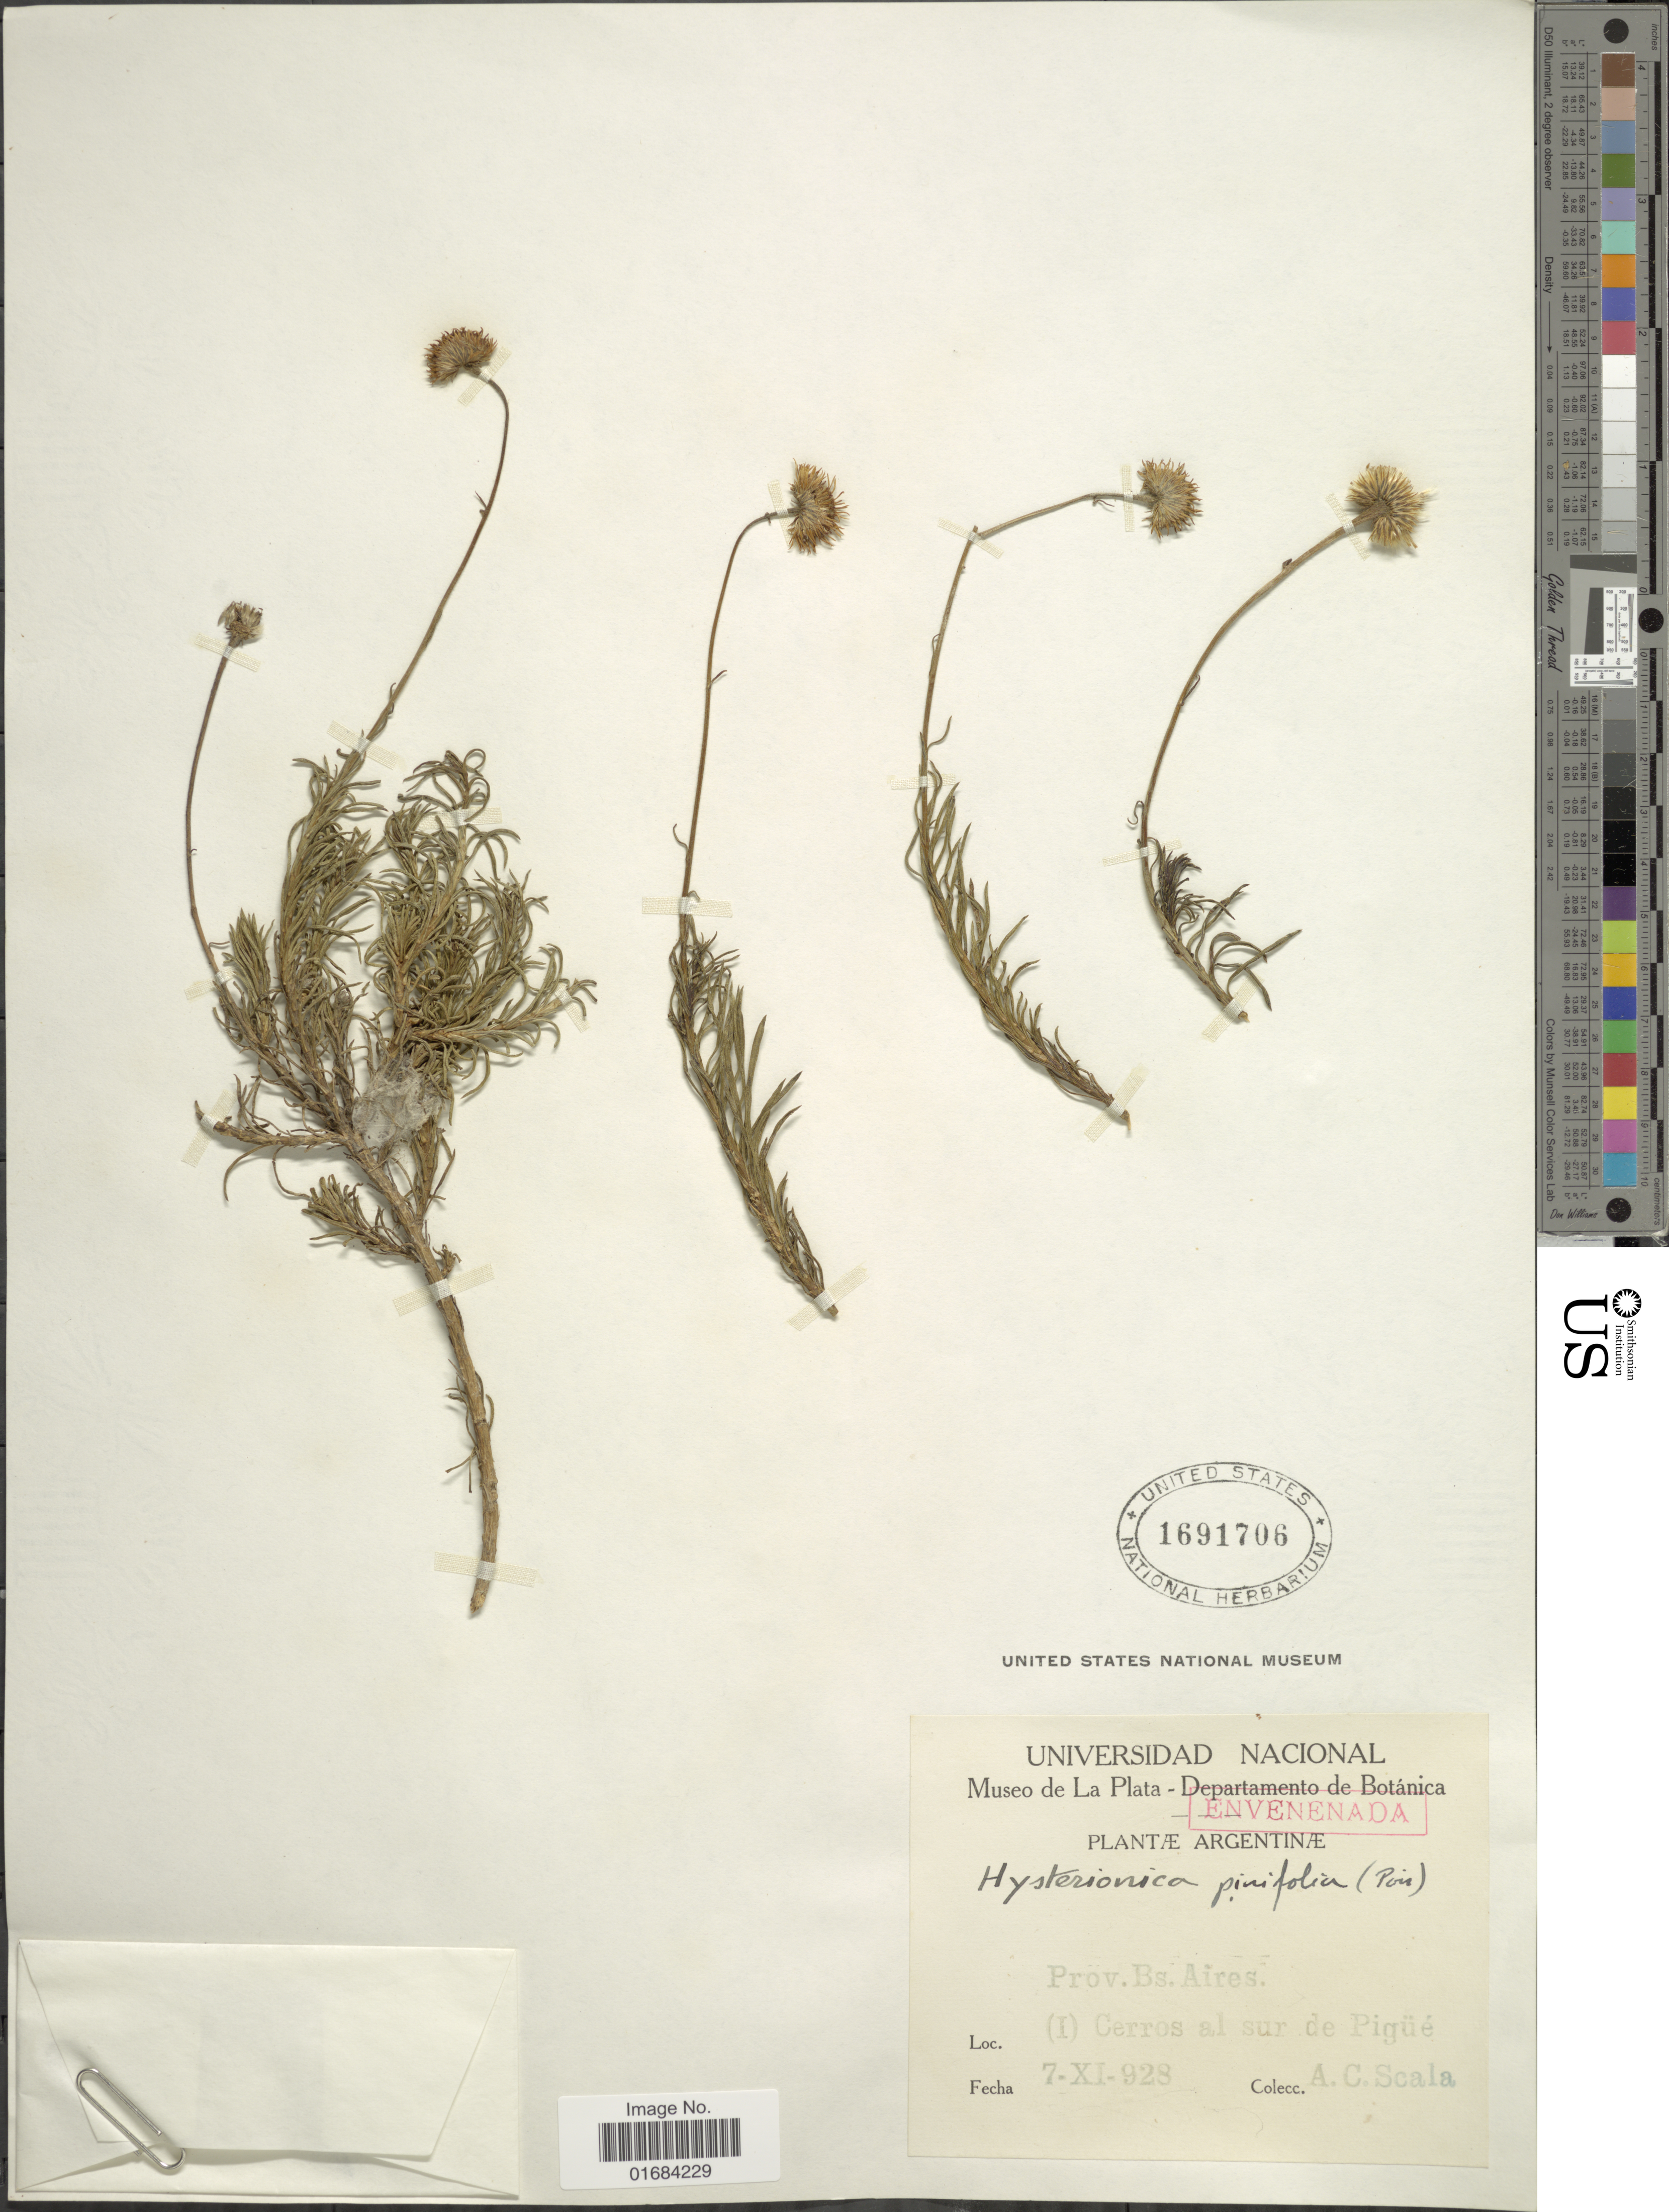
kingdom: Plantae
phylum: Tracheophyta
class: Magnoliopsida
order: Asterales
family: Asteraceae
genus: Neja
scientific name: Neja pinifolia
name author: (Poir.) G.L. Nesom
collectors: A. Scala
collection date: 1928-11-07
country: Argentina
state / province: Buenos Aires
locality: (I) Cerros al sur de Pigüé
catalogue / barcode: US 1691706